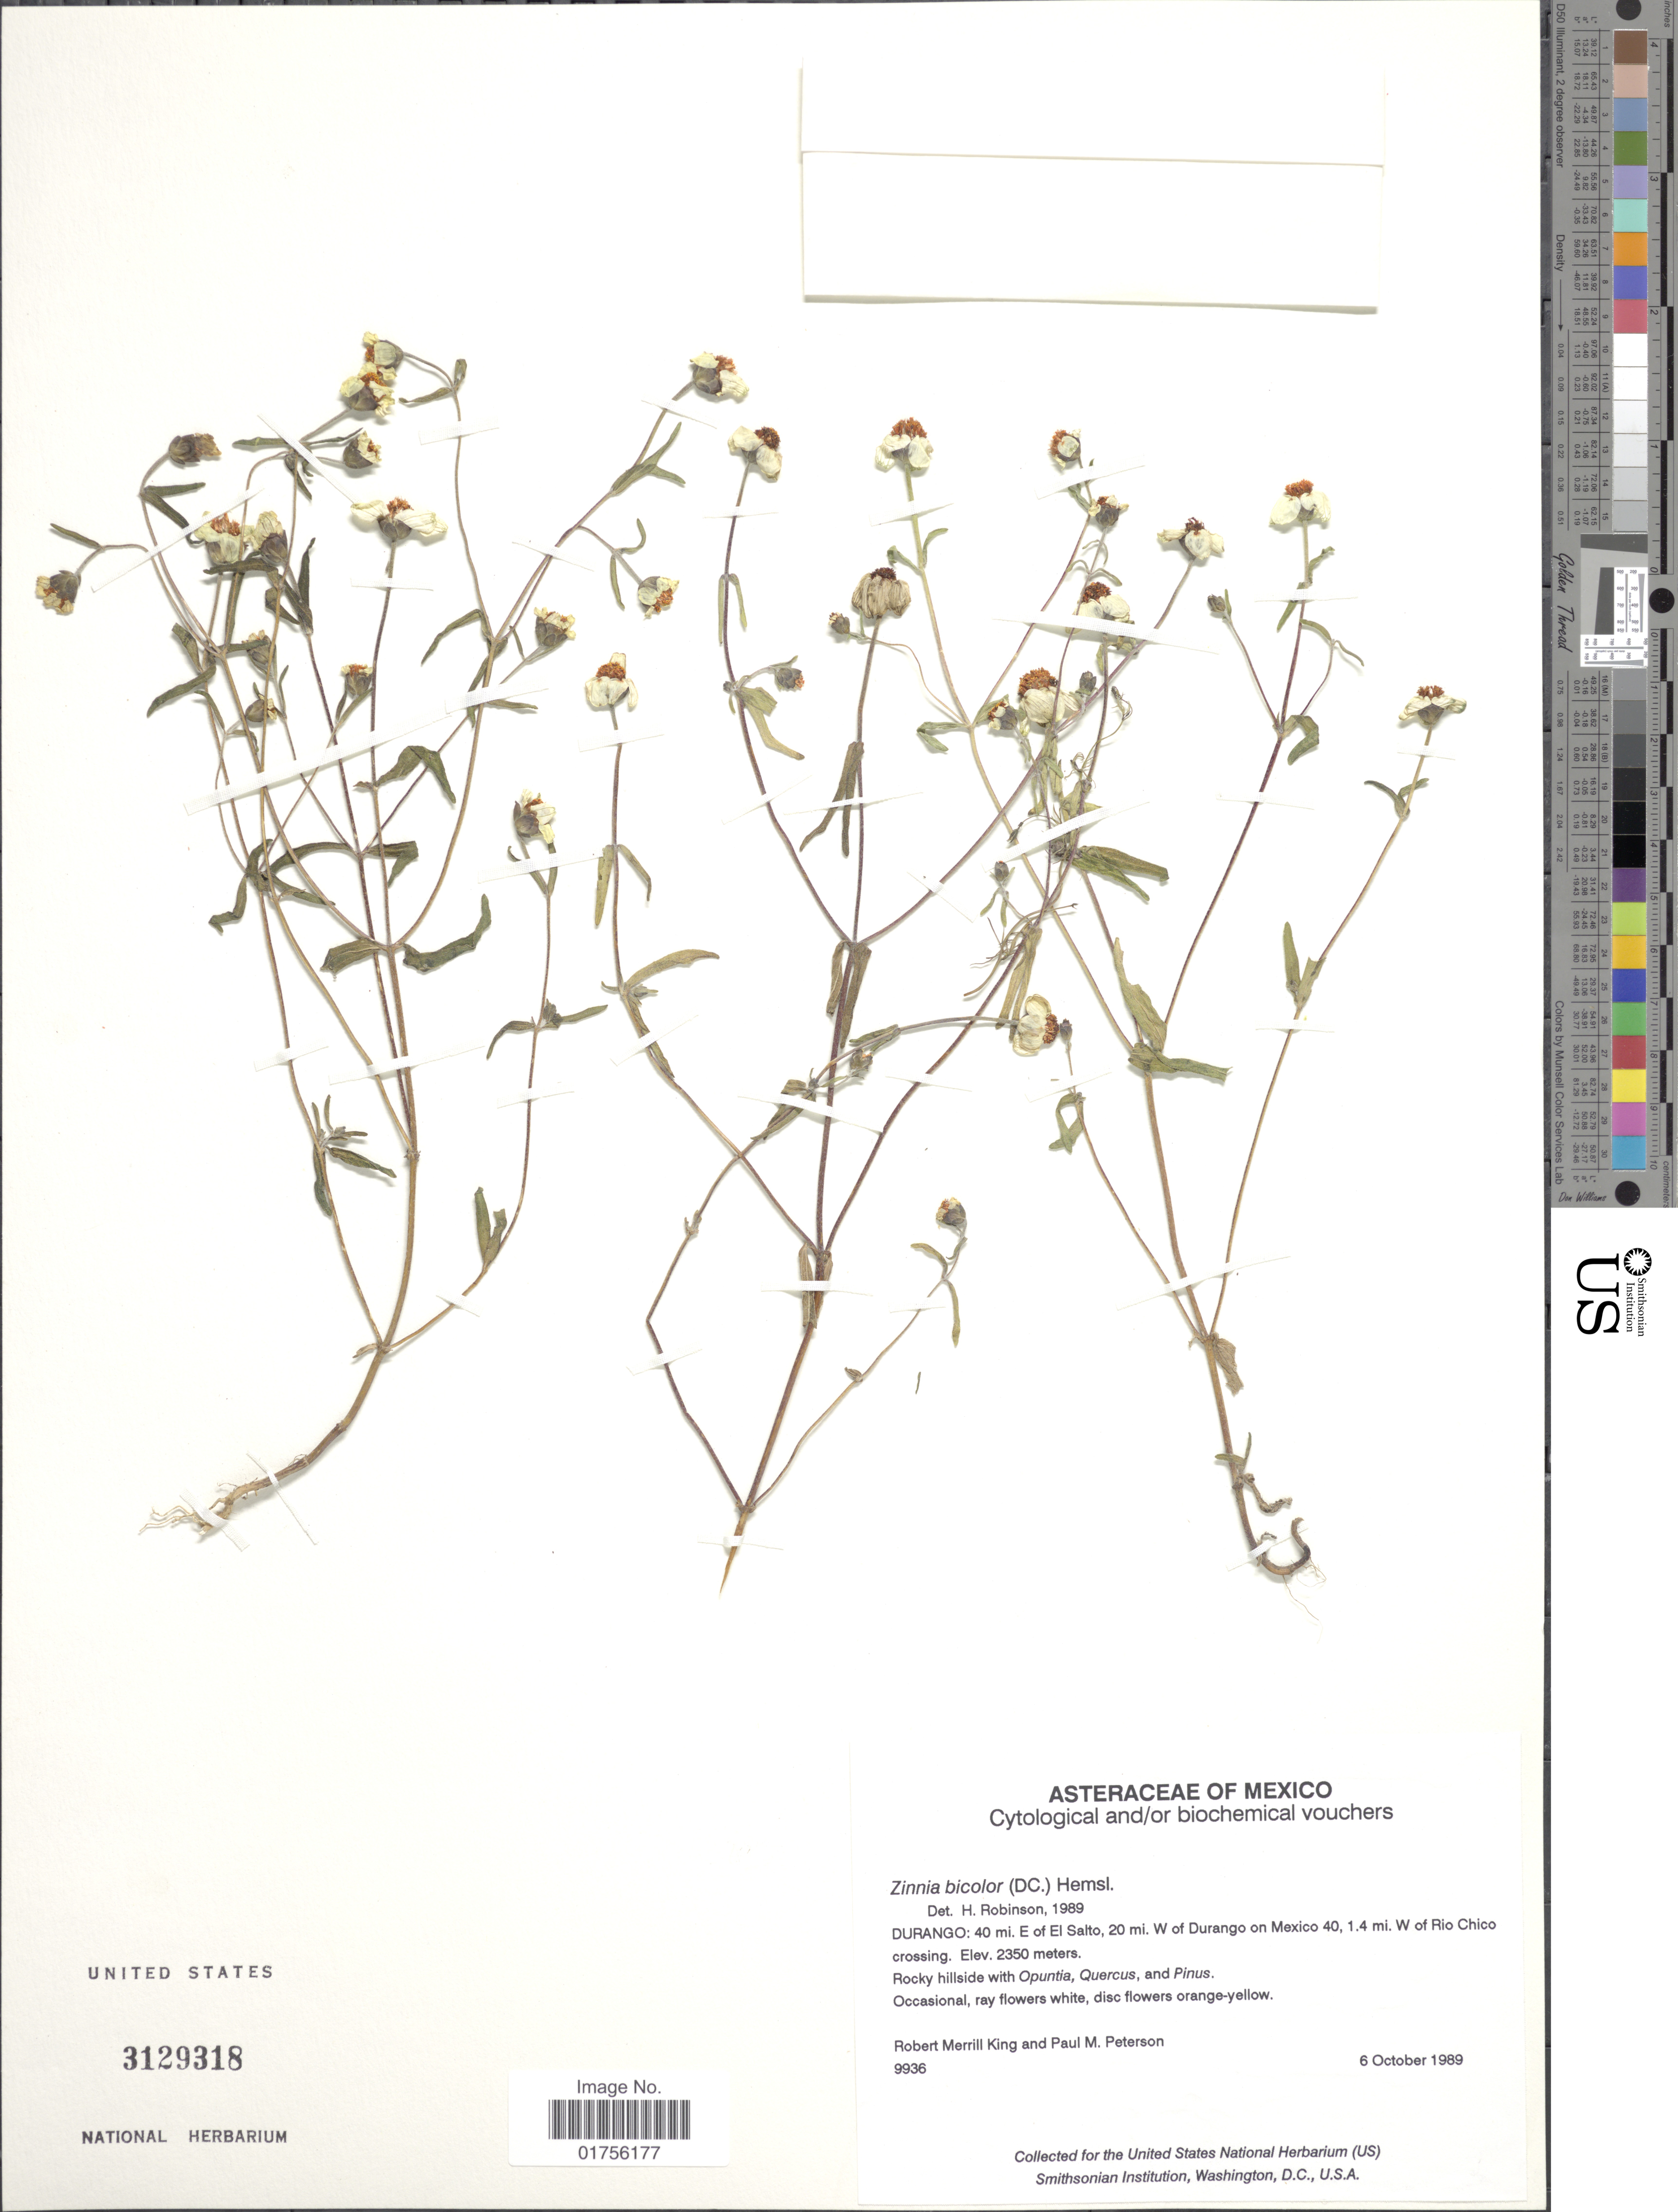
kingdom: Plantae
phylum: Tracheophyta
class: Magnoliopsida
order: Asterales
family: Asteraceae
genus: Zinnia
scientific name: Zinnia bicolor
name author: (DC.) Hemsl.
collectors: R. M. King & P. M. Peterson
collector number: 9936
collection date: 1989-10-06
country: Mexico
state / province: Durango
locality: Durango: 40 mi. E of El Salto, 20 mi. W of Durango on mexico 40, 1.4 mi. W of Rio Chico crossing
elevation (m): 2350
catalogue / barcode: US 3129318